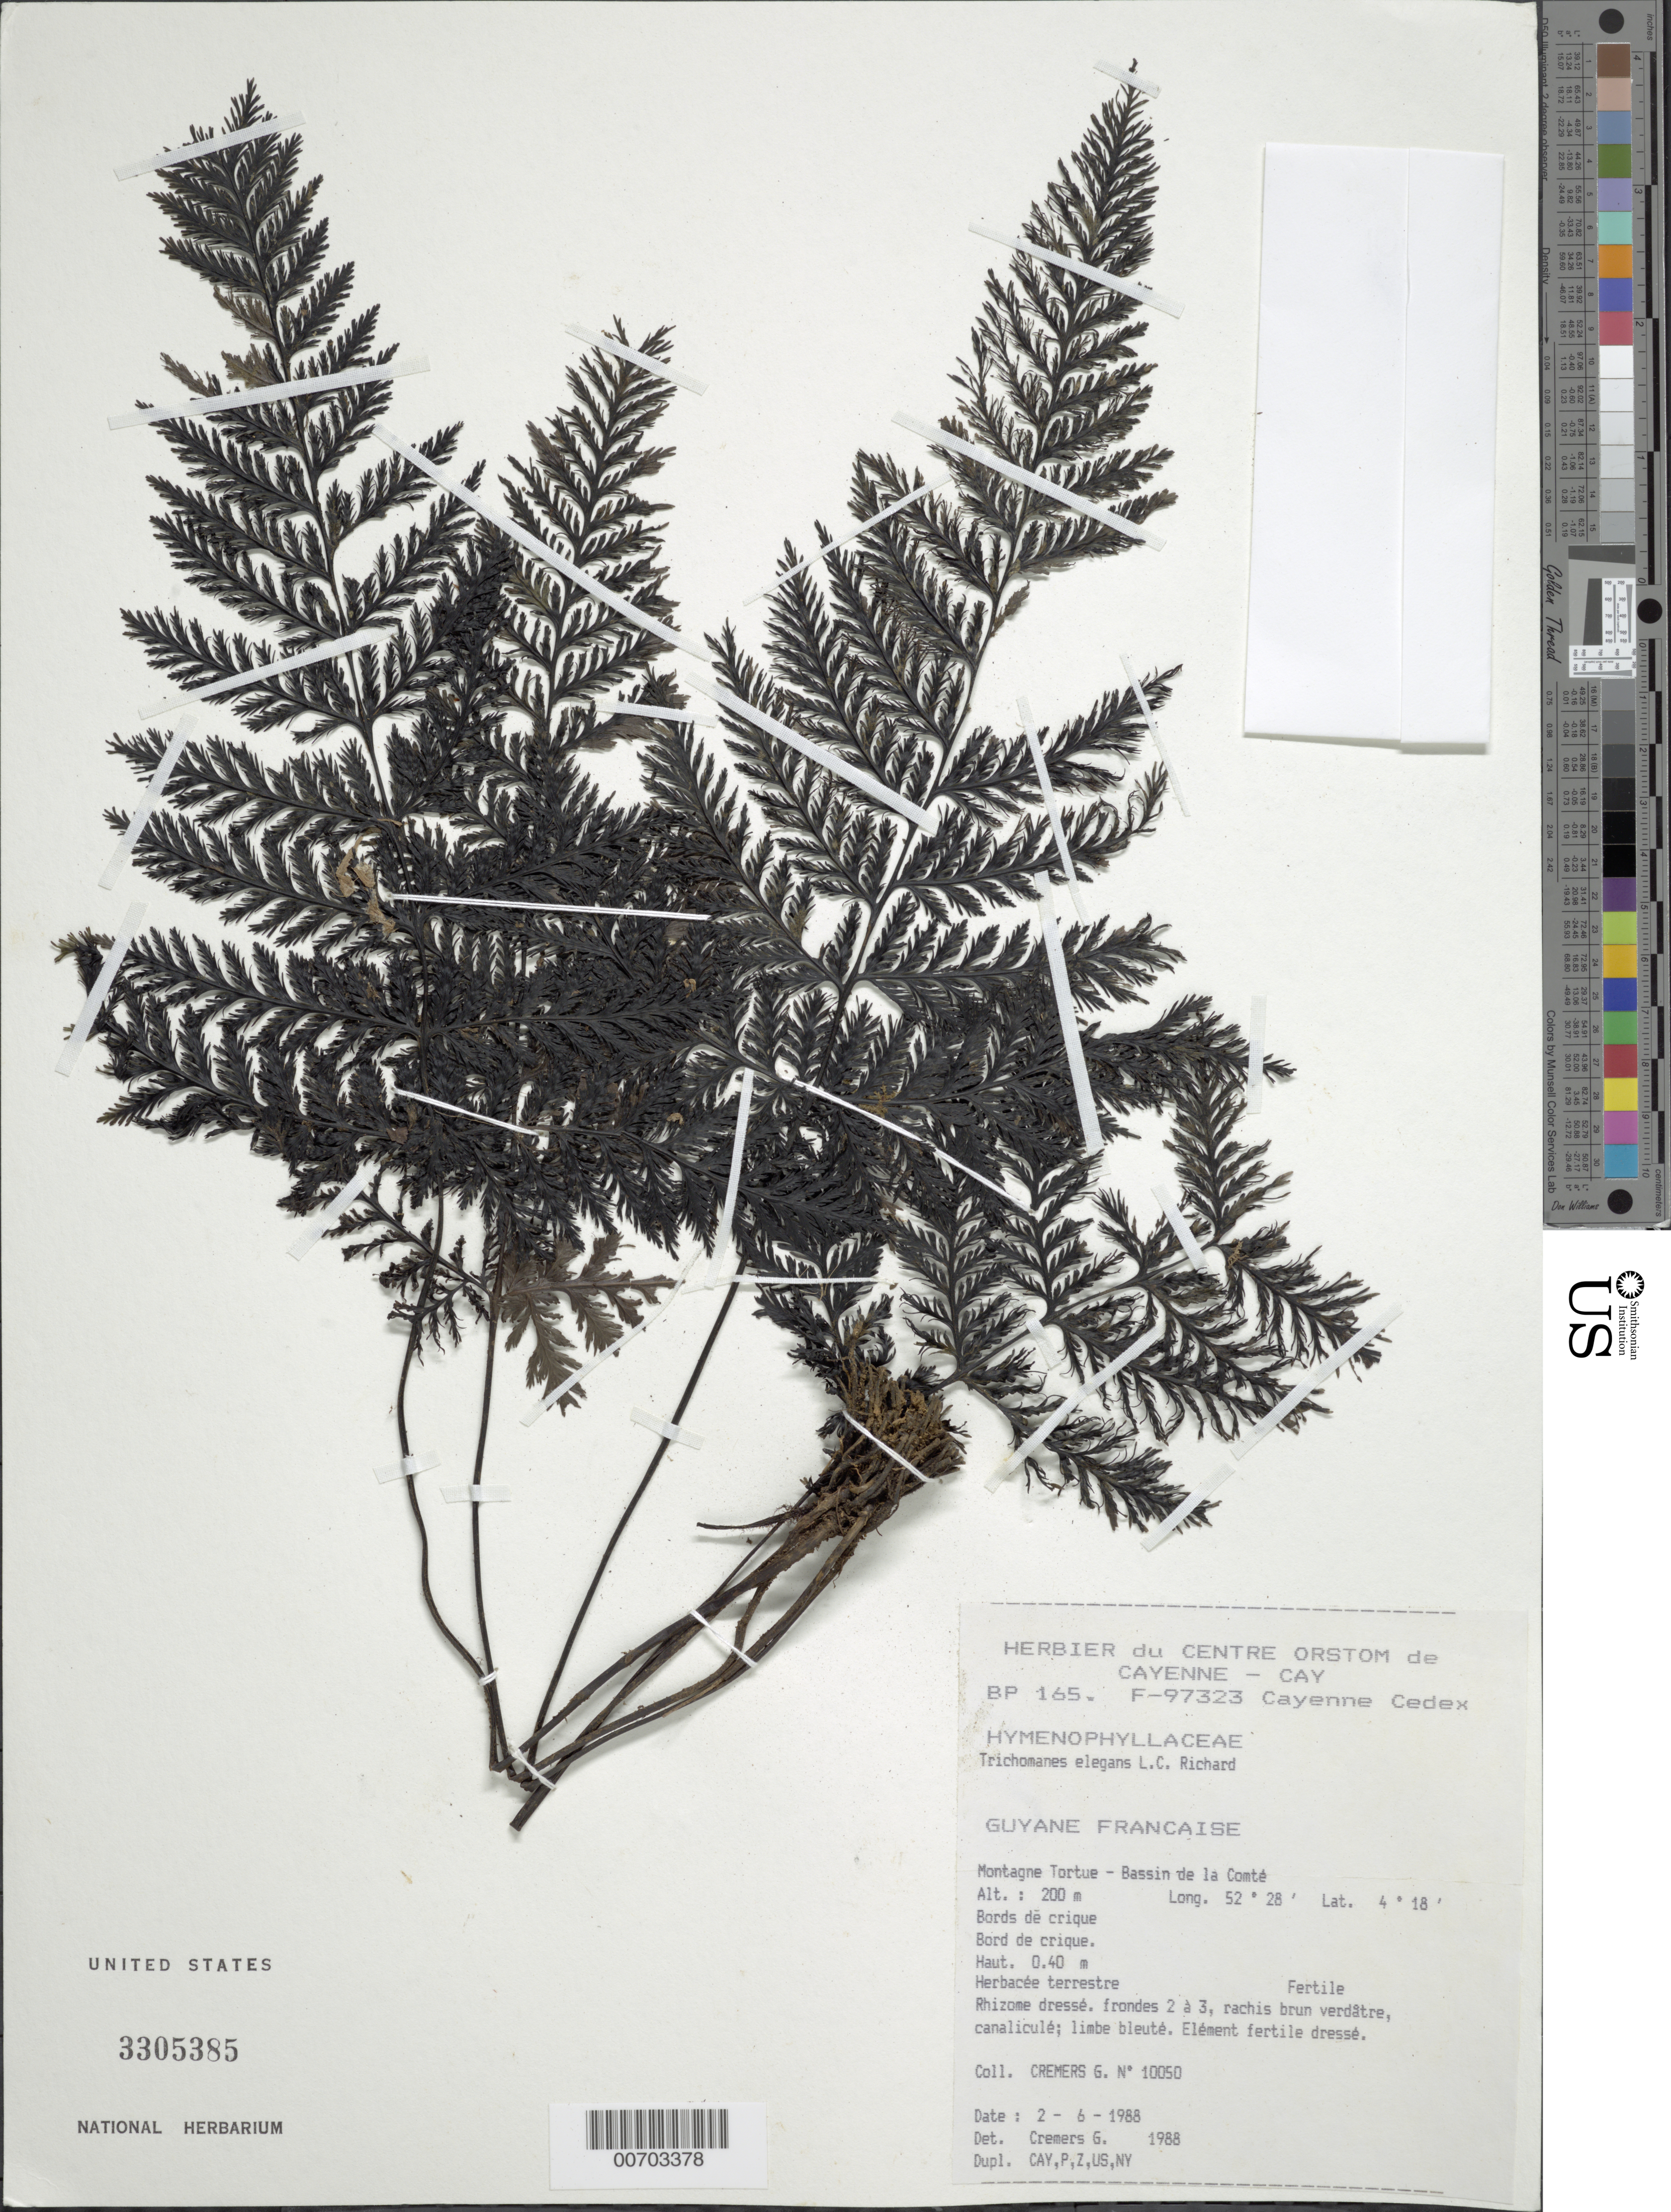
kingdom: Plantae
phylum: Tracheophyta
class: Polypodiopsida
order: Hymenophyllales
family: Hymenophyllaceae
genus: Trichomanes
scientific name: Trichomanes elegans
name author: Rich.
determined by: Cremers, Georges A.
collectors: G. Cremers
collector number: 10050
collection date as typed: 2-Jun-88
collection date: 1988-06-02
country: French Guiana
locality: Montagne Tortue, Bassin de la Comte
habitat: Along creek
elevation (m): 200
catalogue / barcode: US 3305385